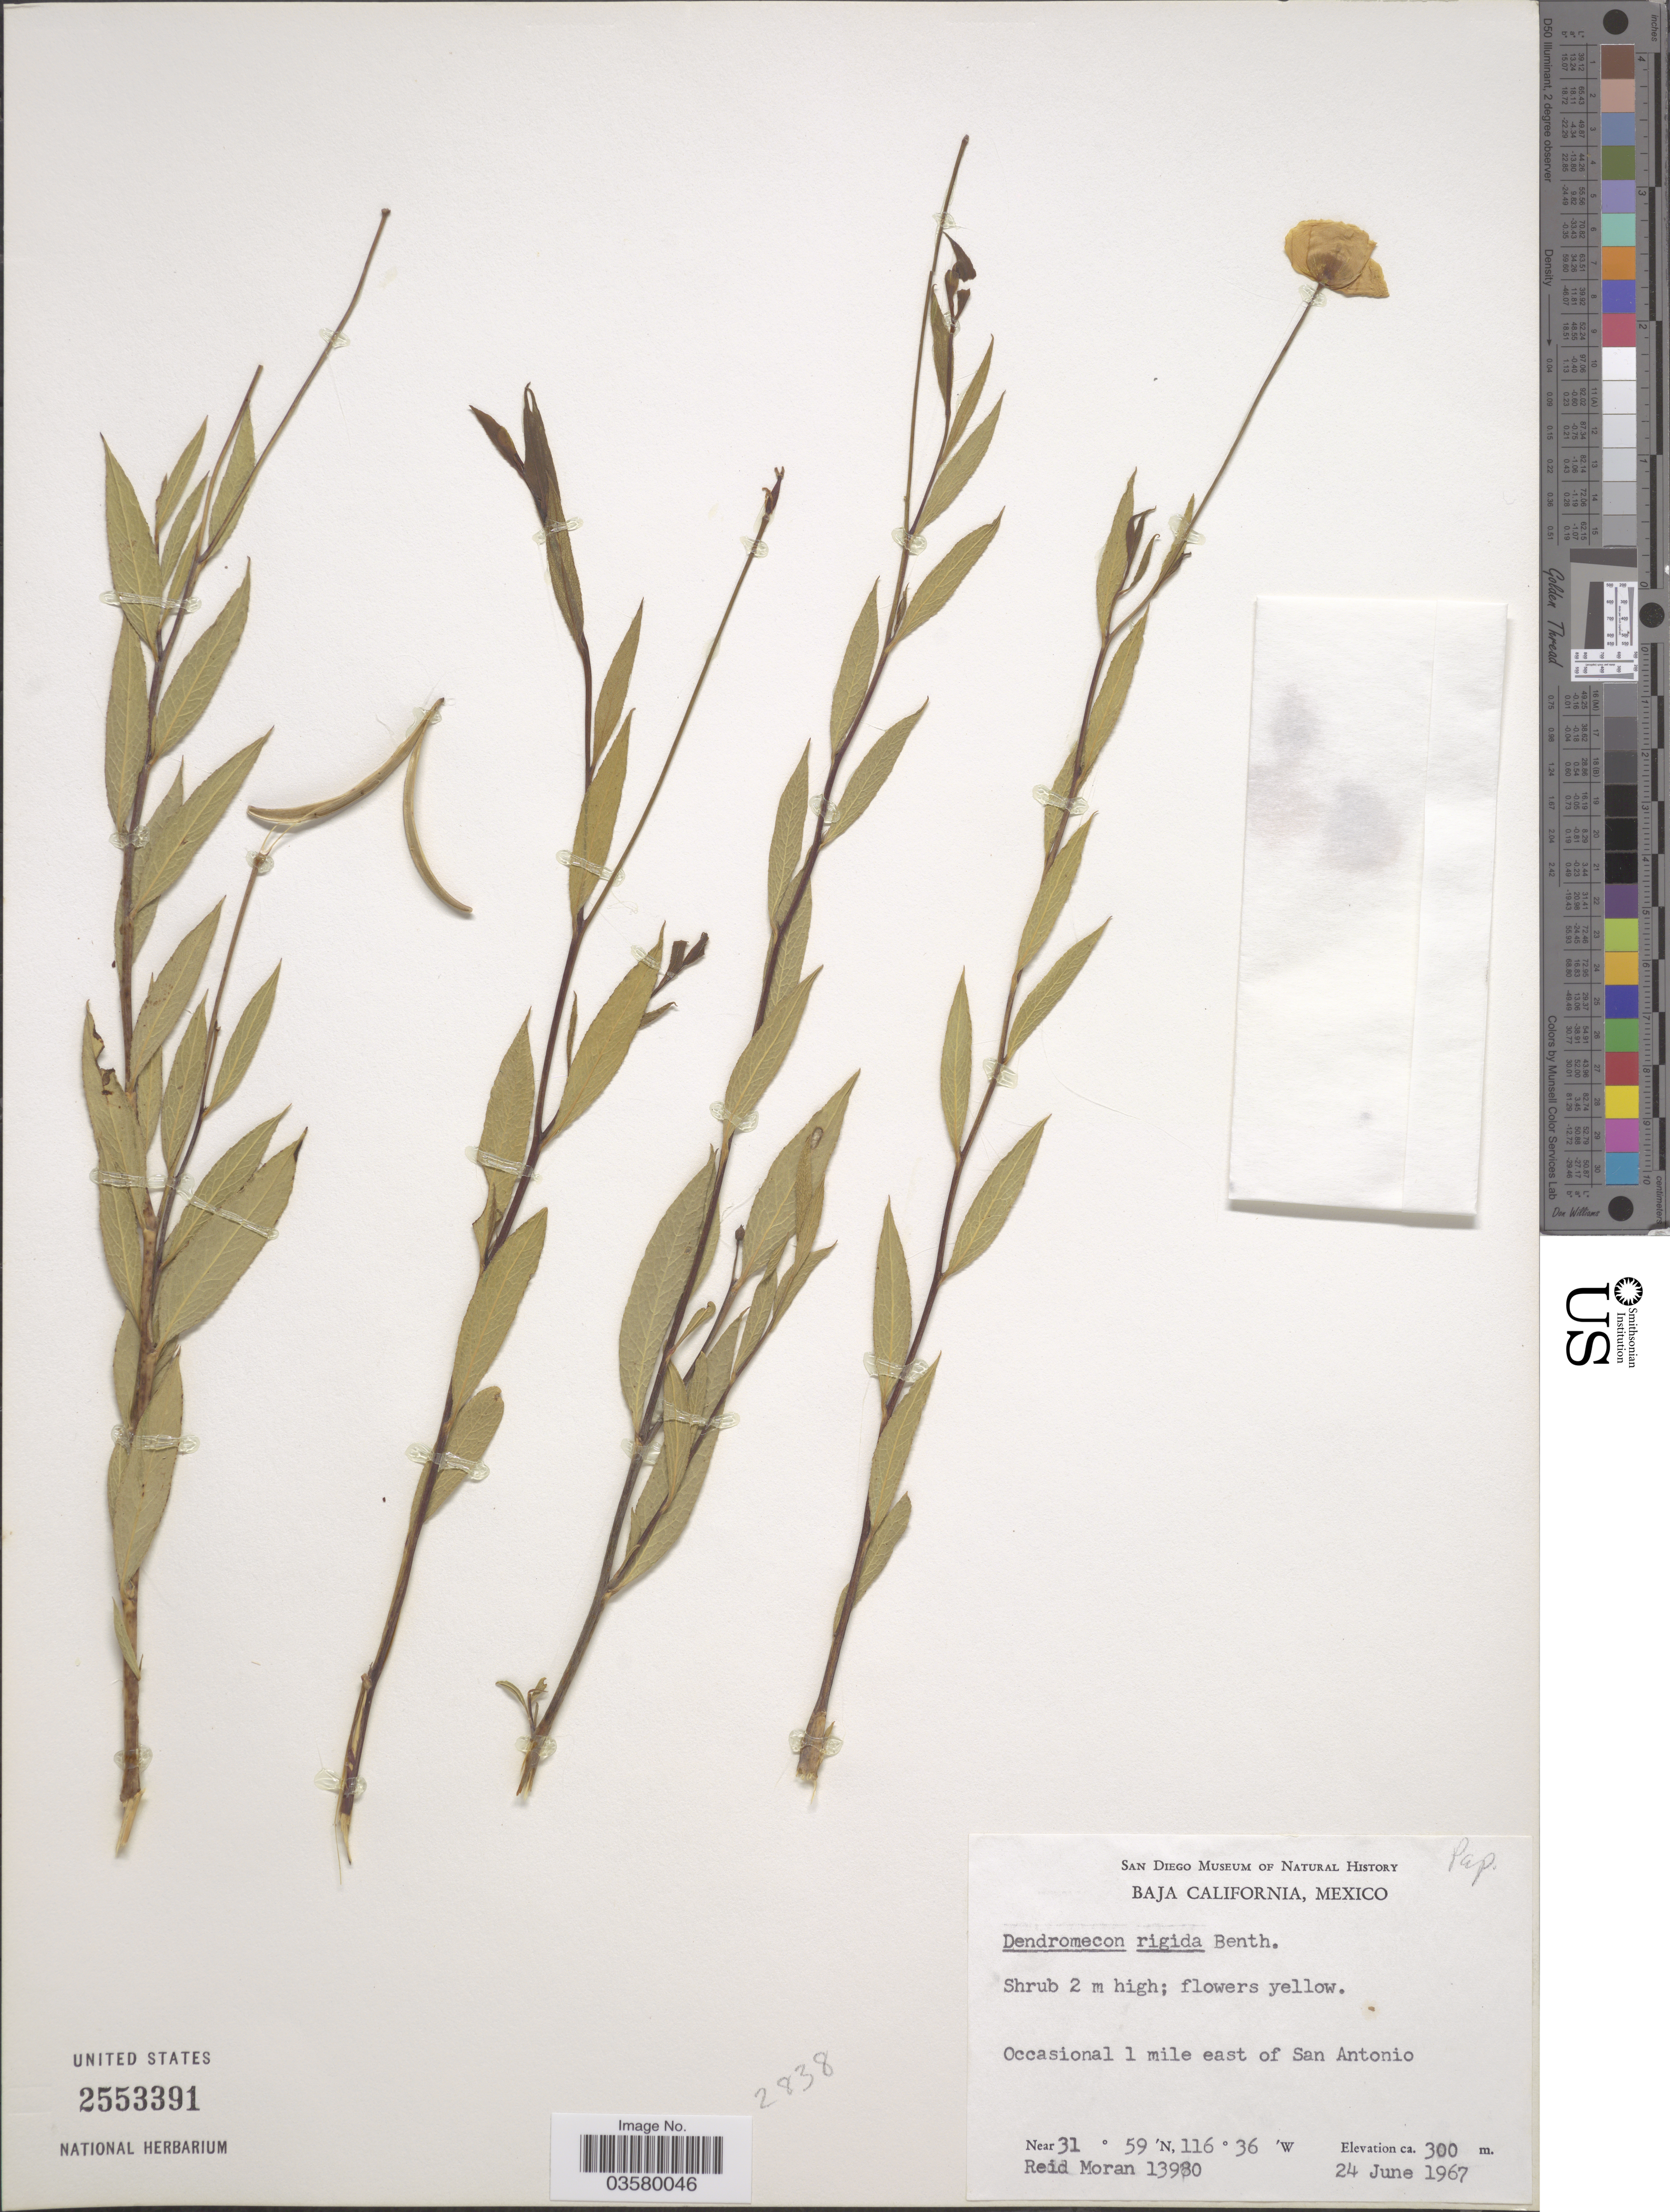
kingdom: Plantae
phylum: Tracheophyta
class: Magnoliopsida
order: Ranunculales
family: Papaveraceae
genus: Dendromecon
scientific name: Dendromecon rigida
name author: Benth.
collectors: R. Moran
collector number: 13980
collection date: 1967-06-24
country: Mexico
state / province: Baja California Norte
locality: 1 mile east of San Antonio.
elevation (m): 300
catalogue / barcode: US 2553391